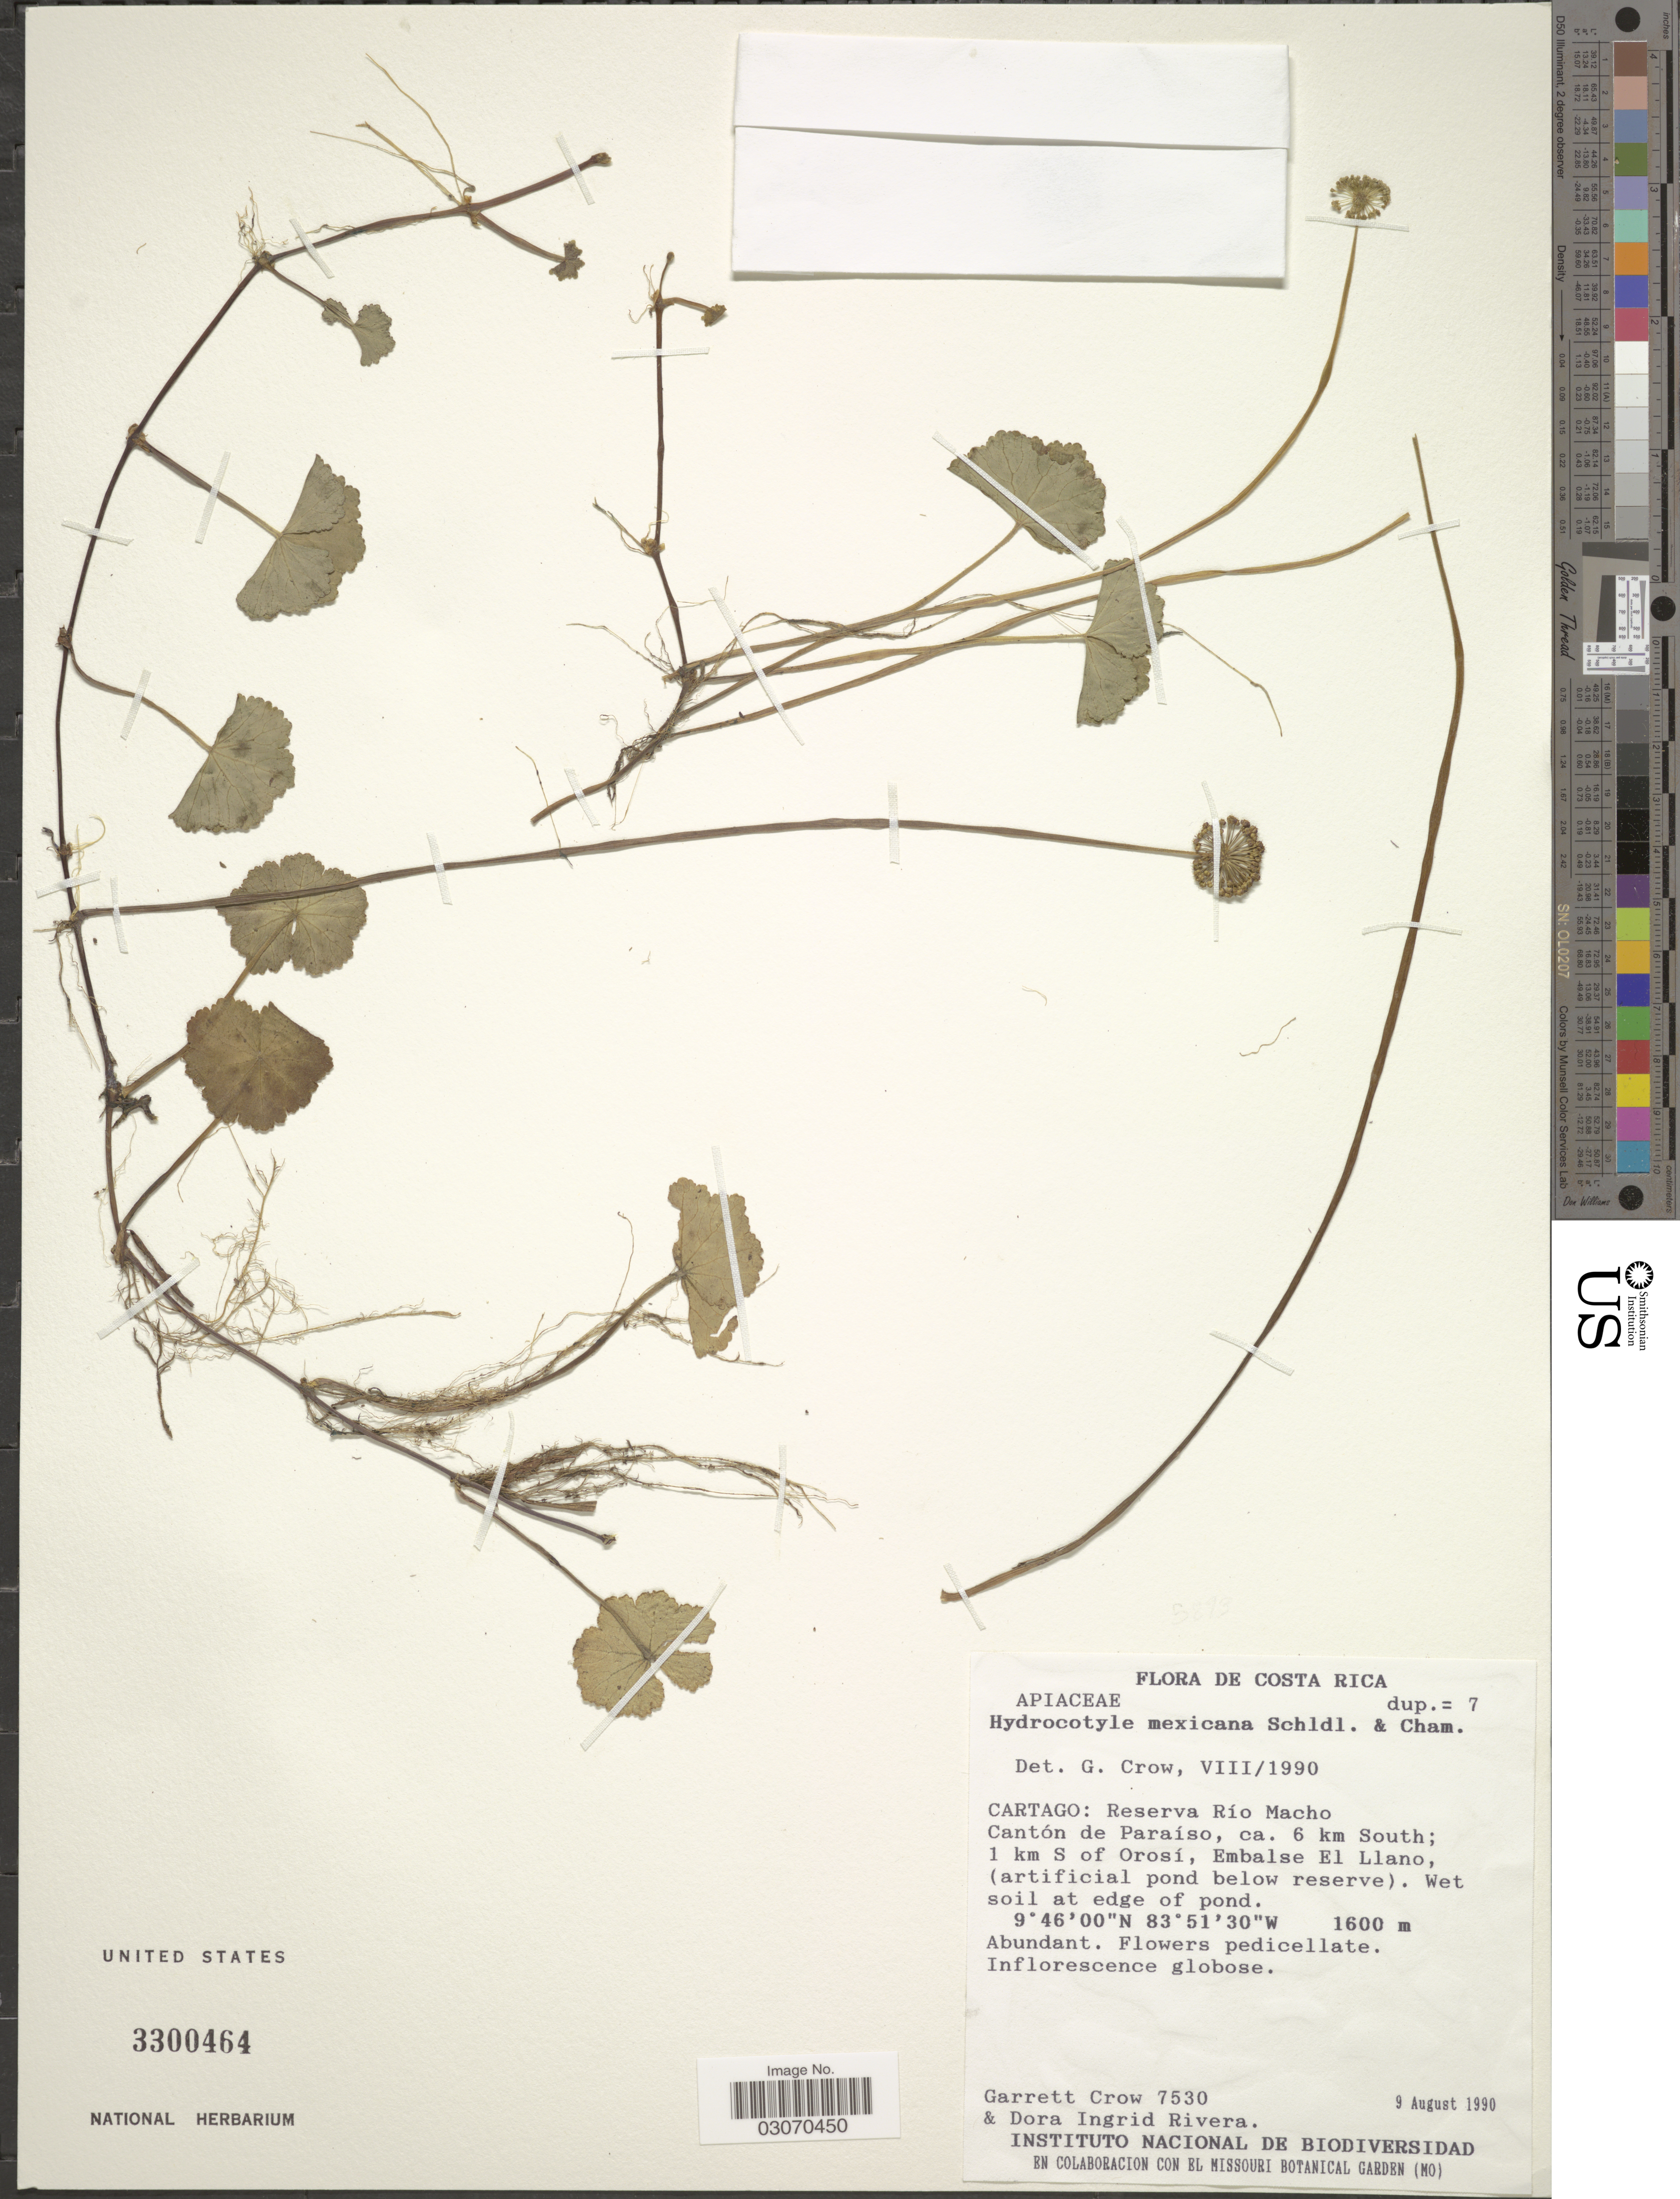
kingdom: Plantae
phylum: Tracheophyta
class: Magnoliopsida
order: Apiales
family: Araliaceae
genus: Hydrocotyle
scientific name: Hydrocotyle mexicana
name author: Schltdl. & Cham.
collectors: G. E. Crow & D. I. Rivera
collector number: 7530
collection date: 1990-08-09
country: Costa Rica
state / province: Cartago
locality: Reserva Río Macho, Cantón de Paraíso, ca. 6 km South; 1 km S of Orosí, Embalse El Llano (artificial pond below reserve).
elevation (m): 1600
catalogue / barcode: US 3300464